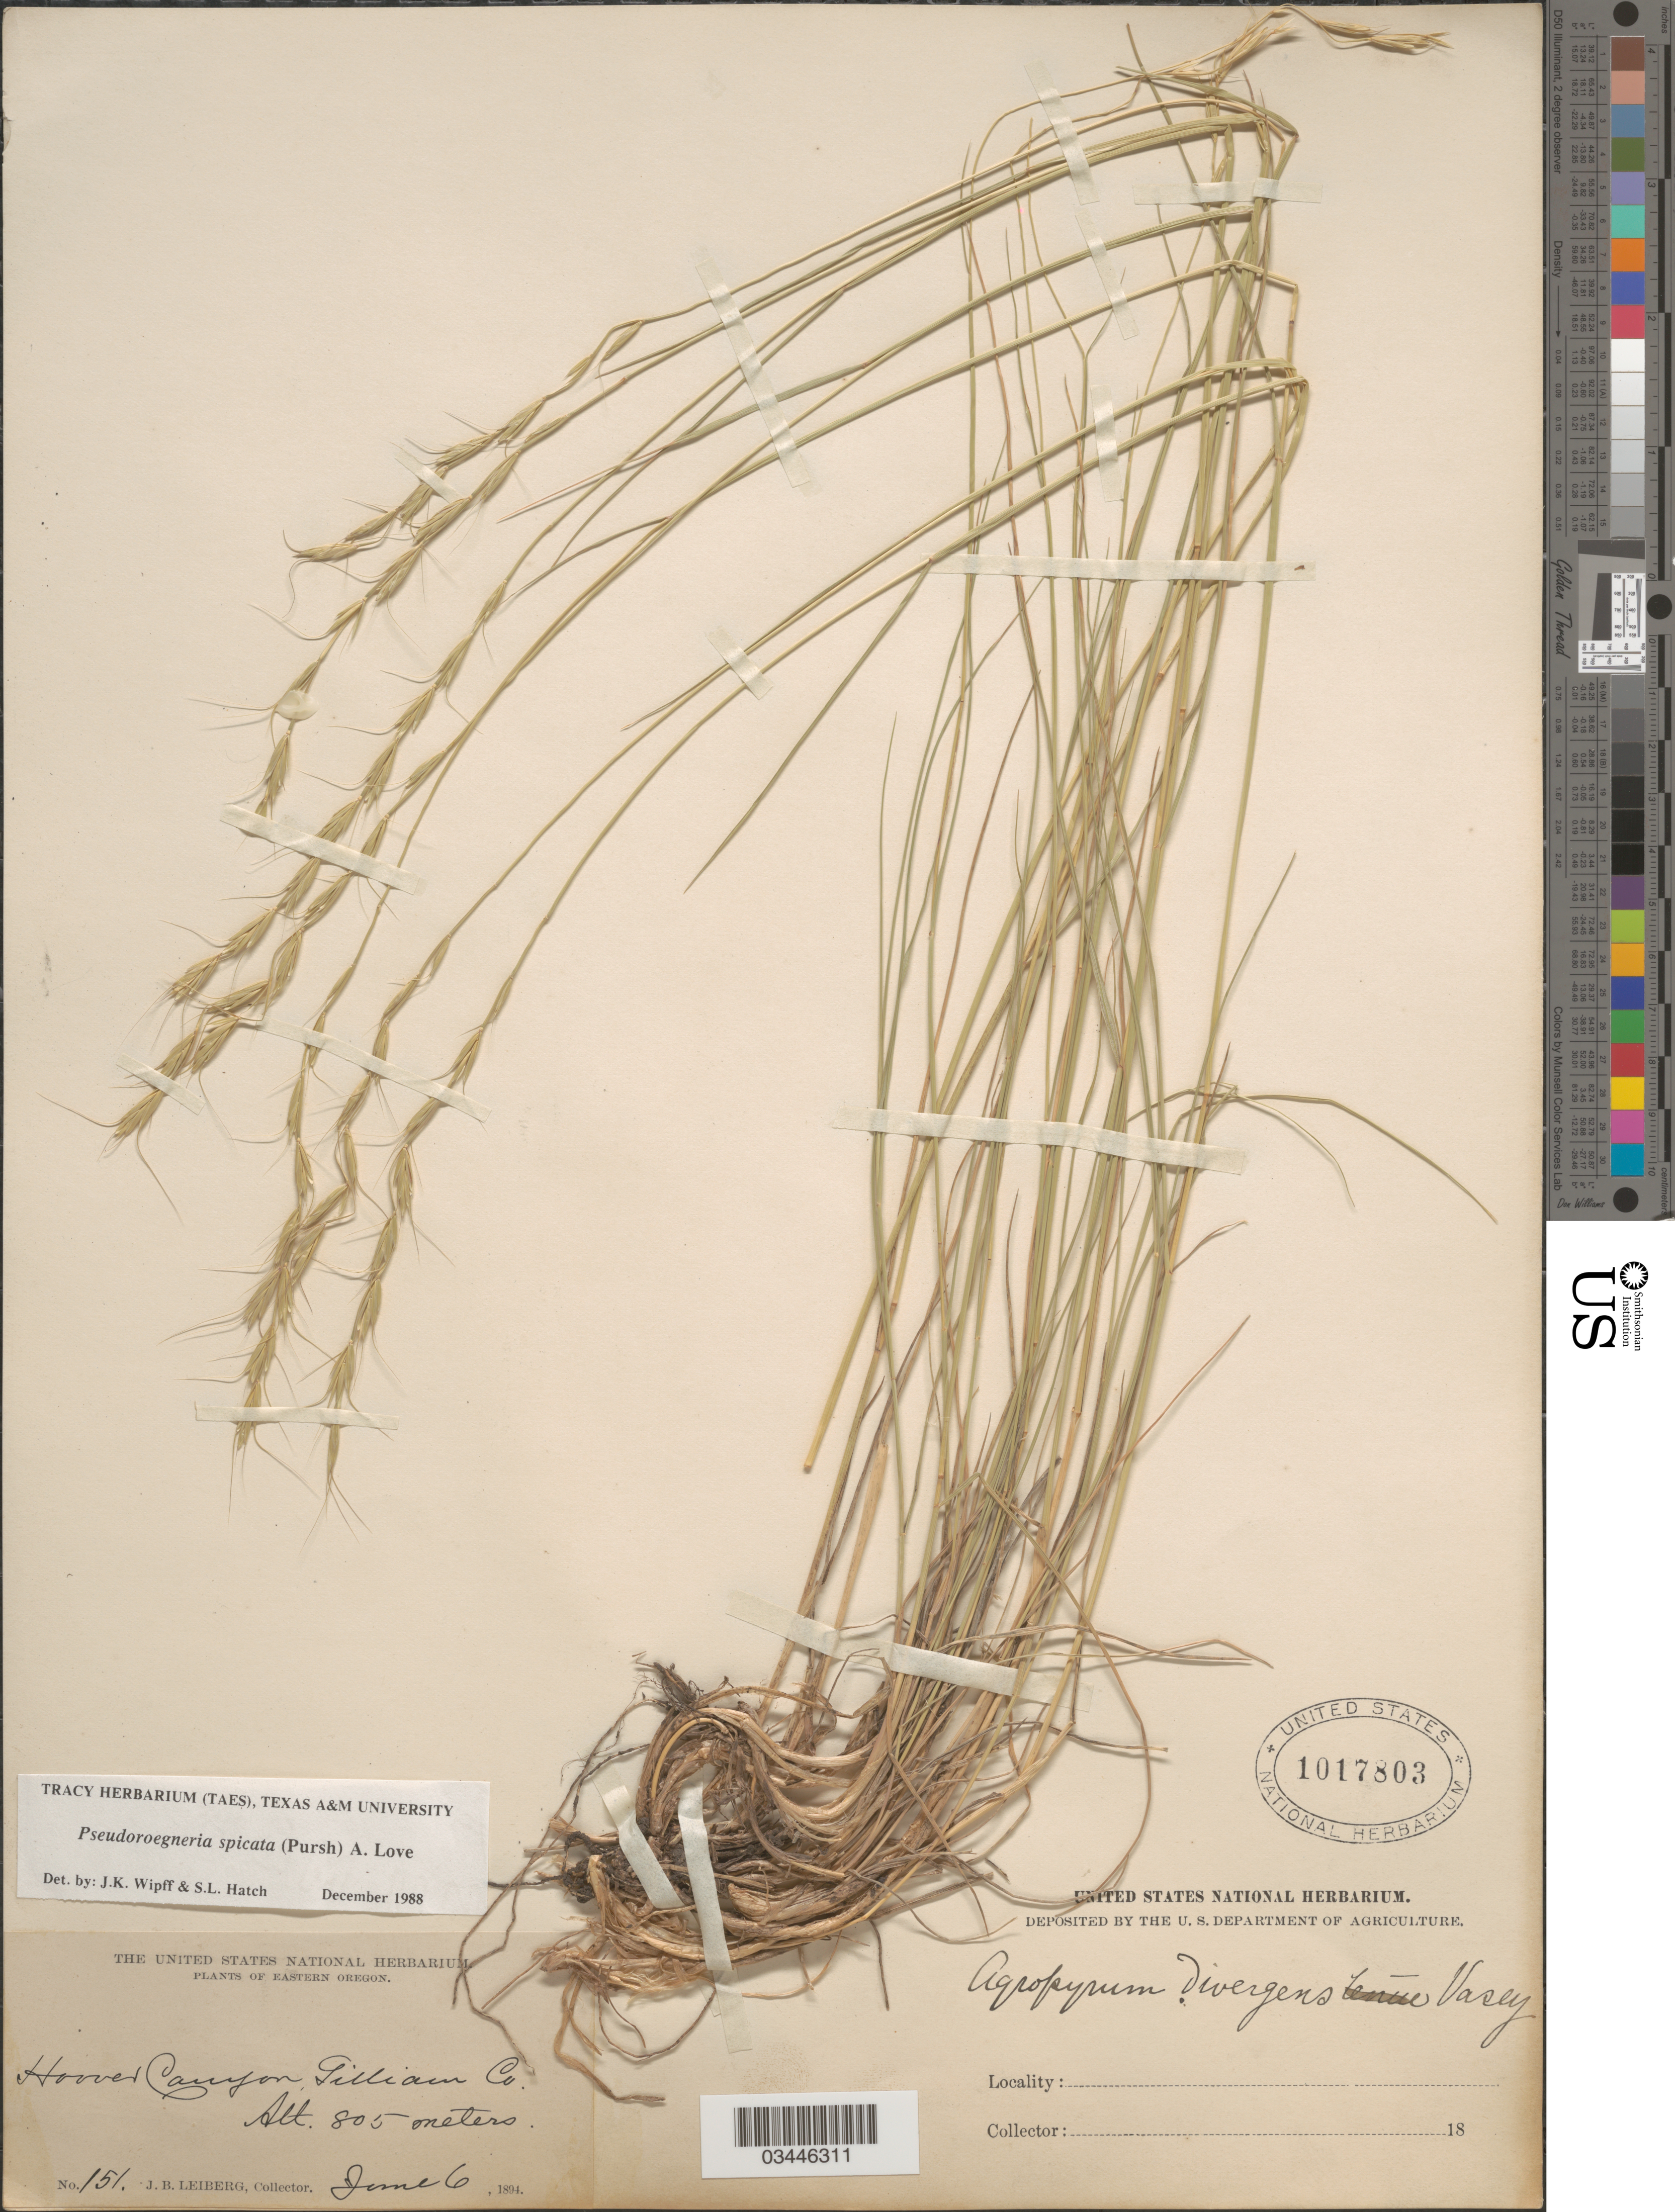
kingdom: Plantae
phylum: Tracheophyta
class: Liliopsida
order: Poales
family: Poaceae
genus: Pseudoroegneria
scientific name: Pseudoroegneria spicata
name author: (Pursh) Á. Löve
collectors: J. B. Leiberg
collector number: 151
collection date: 1894-06-06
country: United States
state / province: Oregon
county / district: Gilliam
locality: Hoover Canyon, Gilliam Co.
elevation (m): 805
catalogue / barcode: US 1017803